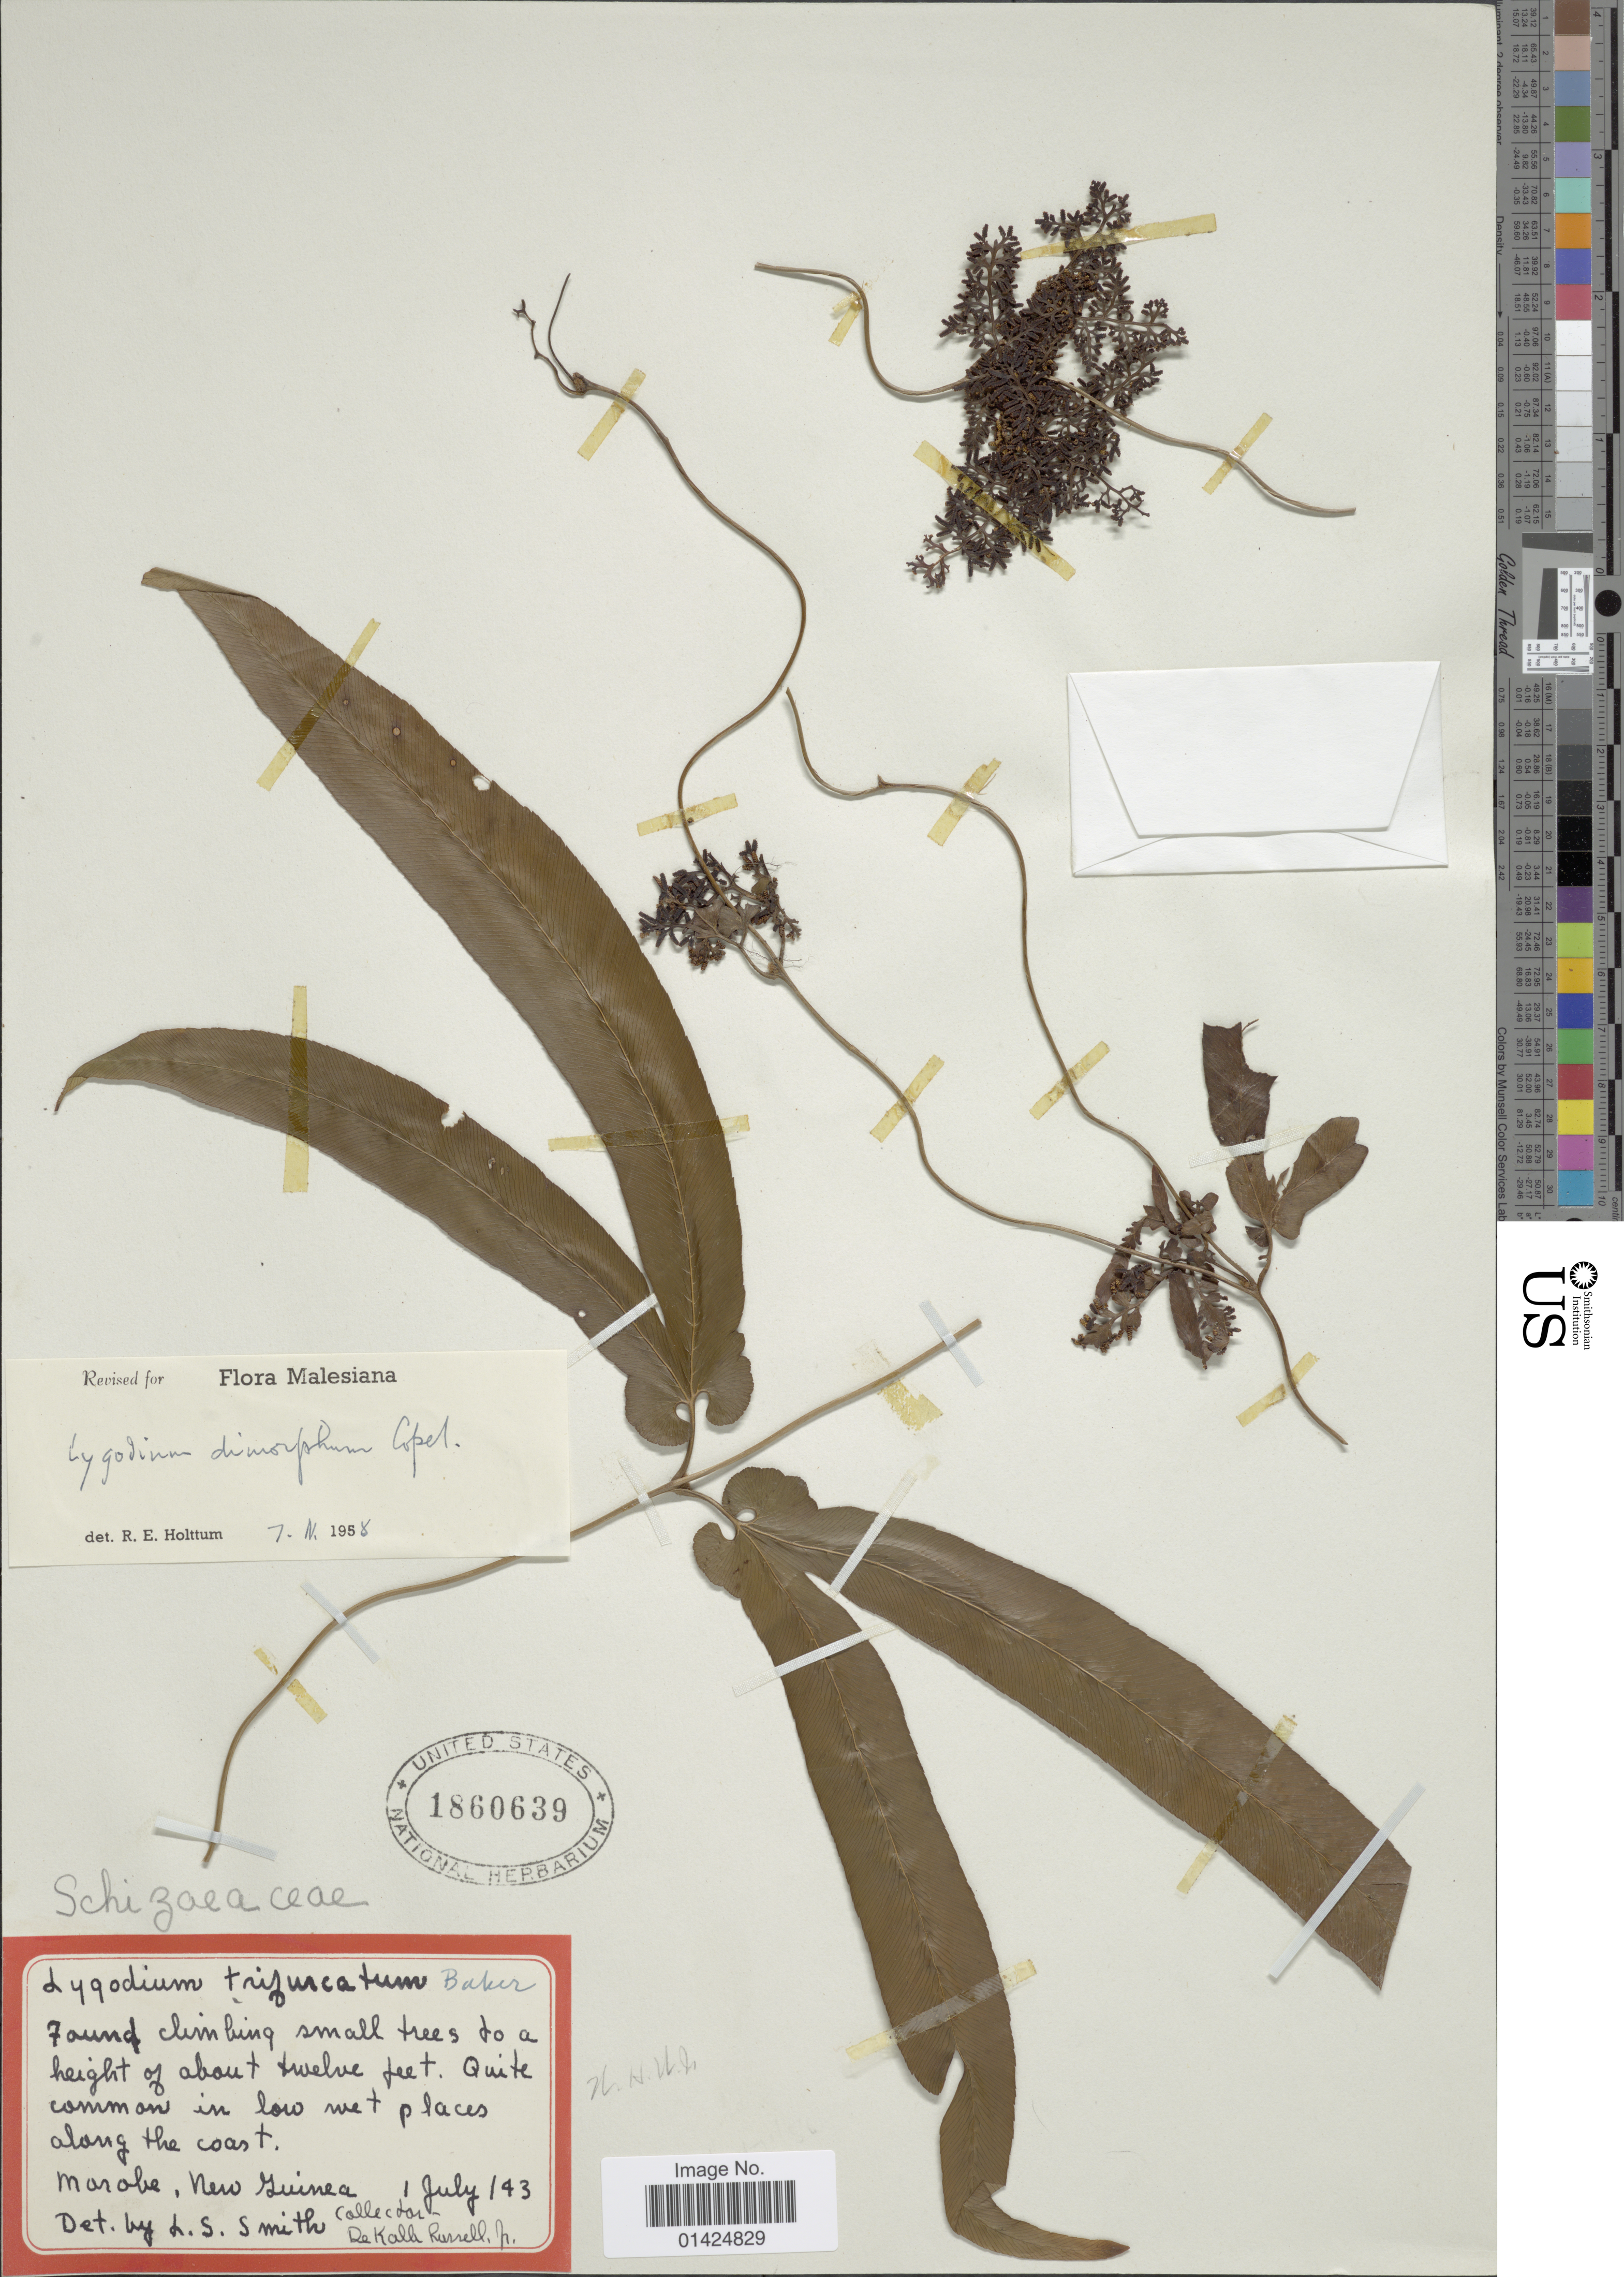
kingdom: Plantae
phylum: Tracheophyta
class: Polypodiopsida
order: Schizaeales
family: Lygodiaceae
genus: Lygodium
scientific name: Lygodium dimorphum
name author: Copel.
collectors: D. K. Russell Jr.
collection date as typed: Transcribed d/m/y: 1/7/43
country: Papua New Guinea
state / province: Morobe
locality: New Guinea. Along the coast.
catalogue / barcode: US 1860639